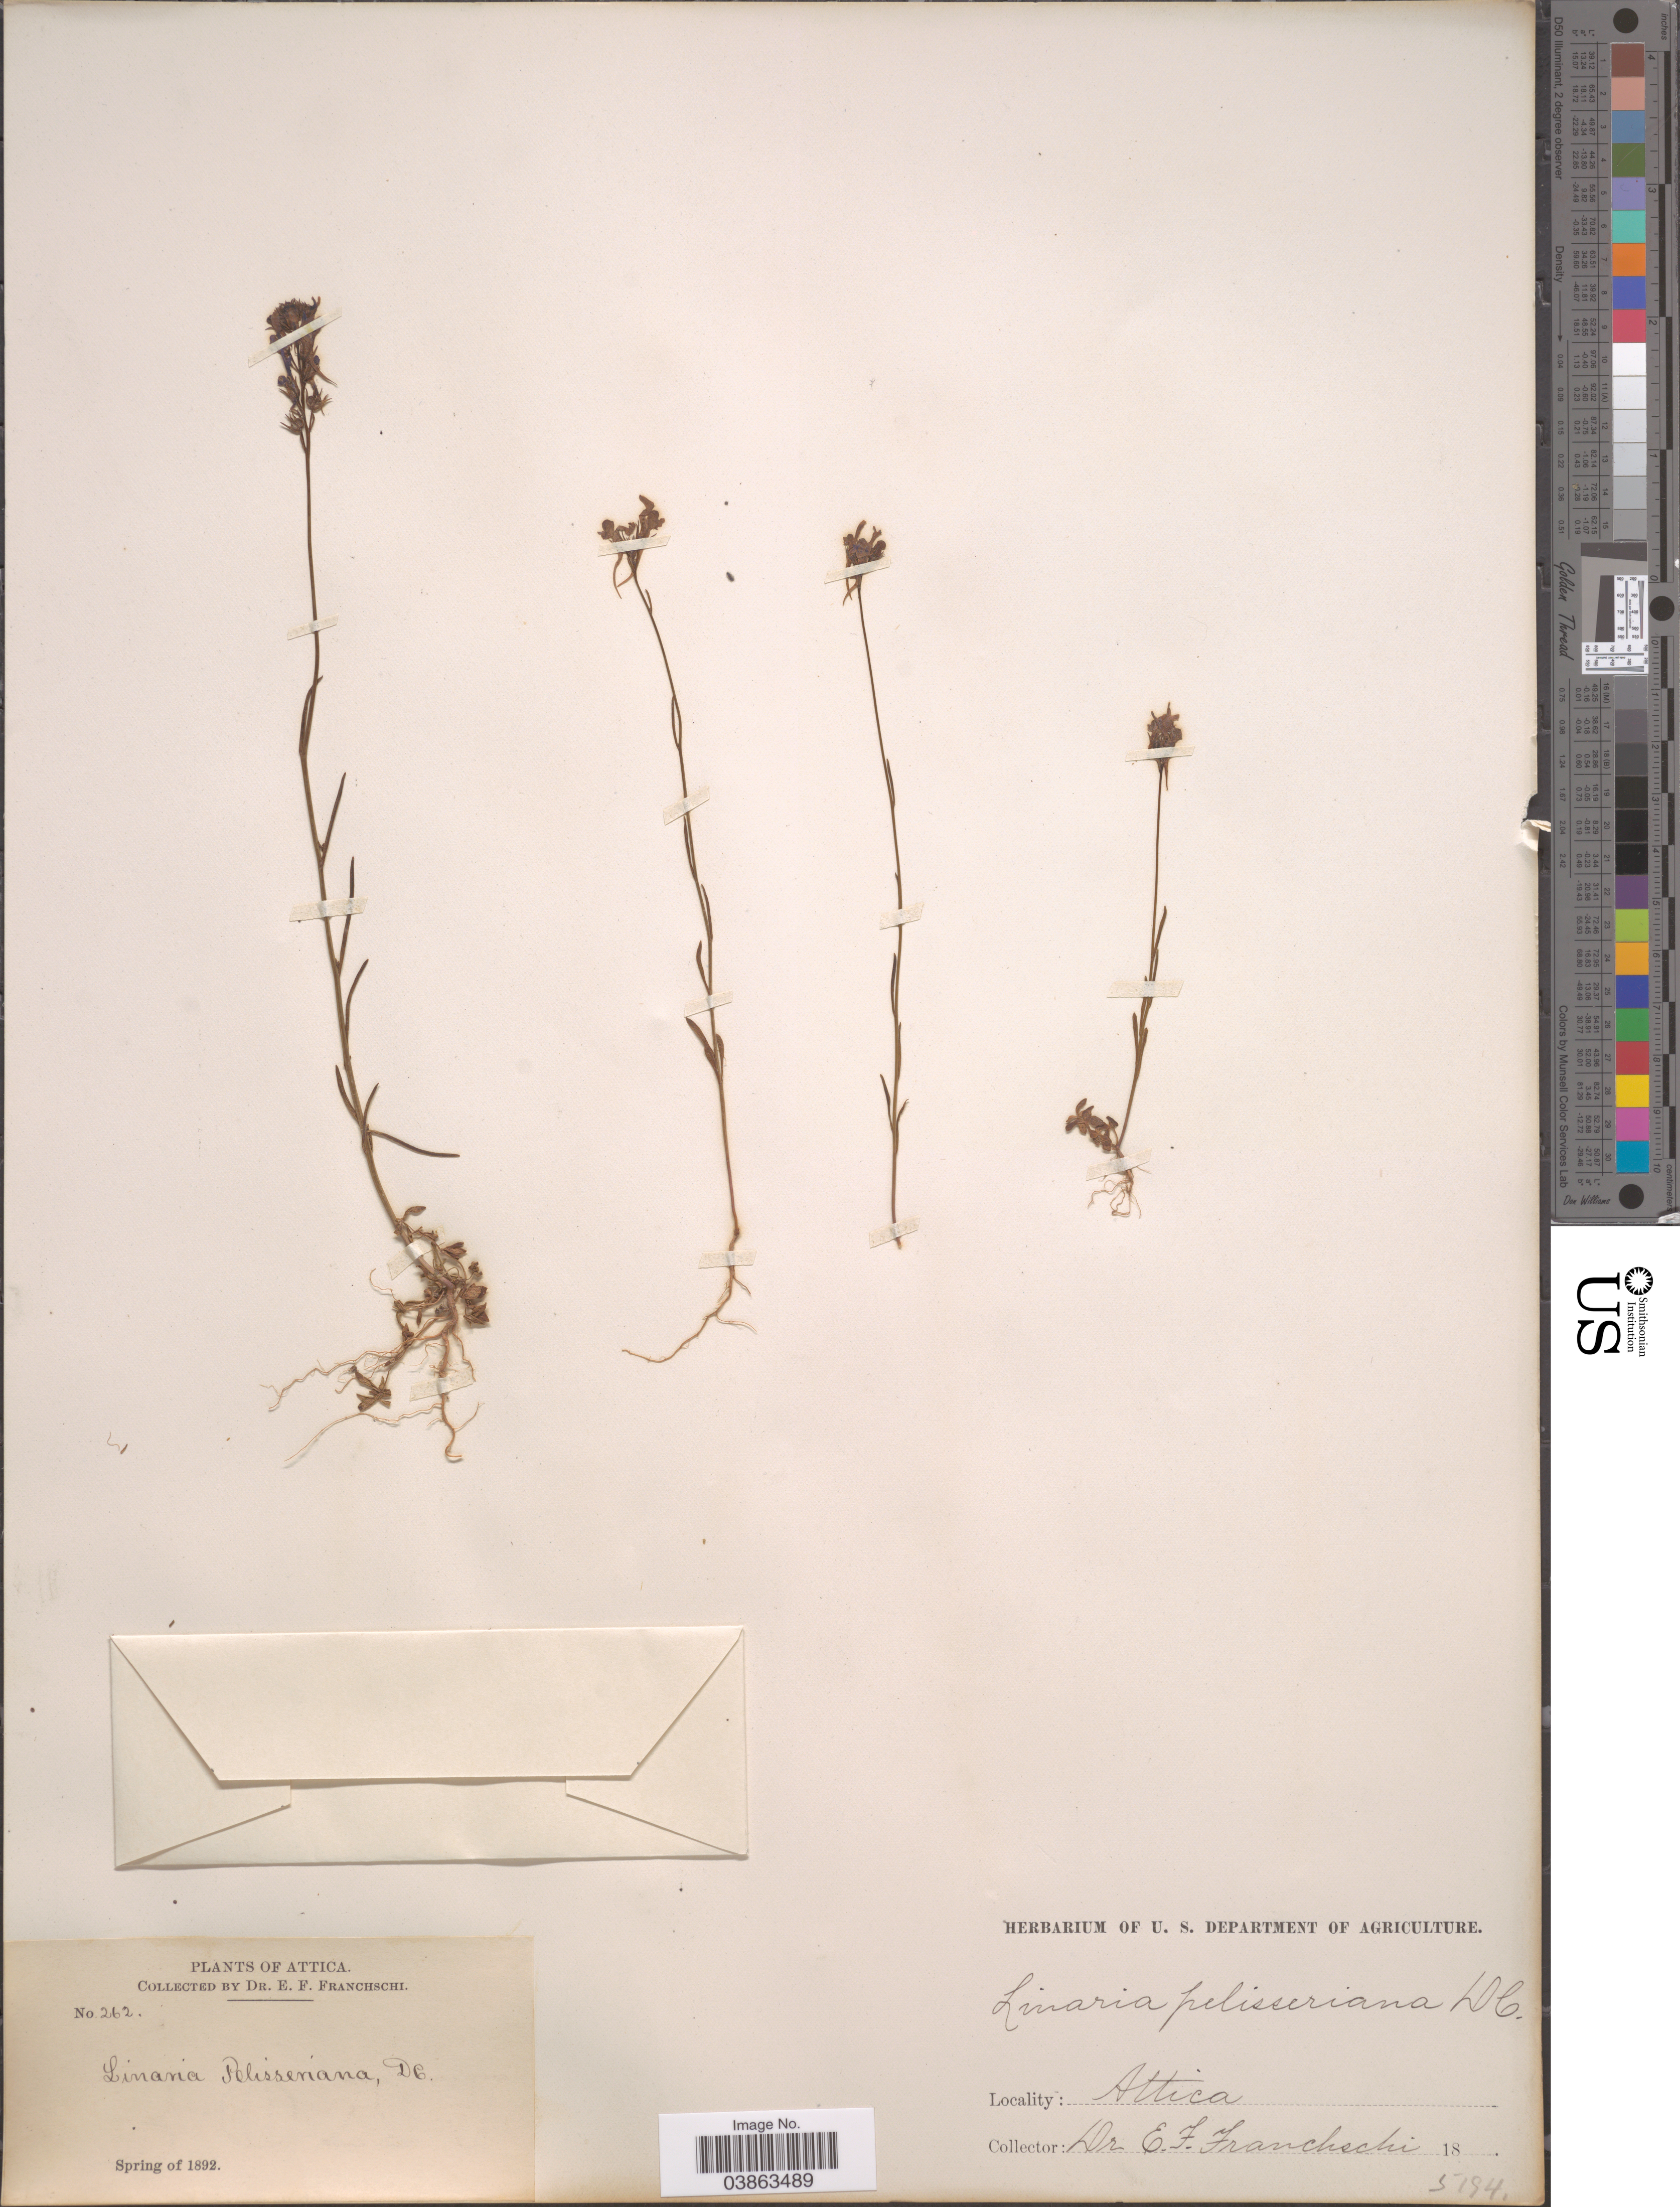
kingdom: Plantae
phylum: Tracheophyta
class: Magnoliopsida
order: Lamiales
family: Plantaginaceae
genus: Linaria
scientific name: Linaria pelisseriana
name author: (L.) Mill.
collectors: E. Franchschi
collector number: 262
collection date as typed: Spring of 1892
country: Greece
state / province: Attica